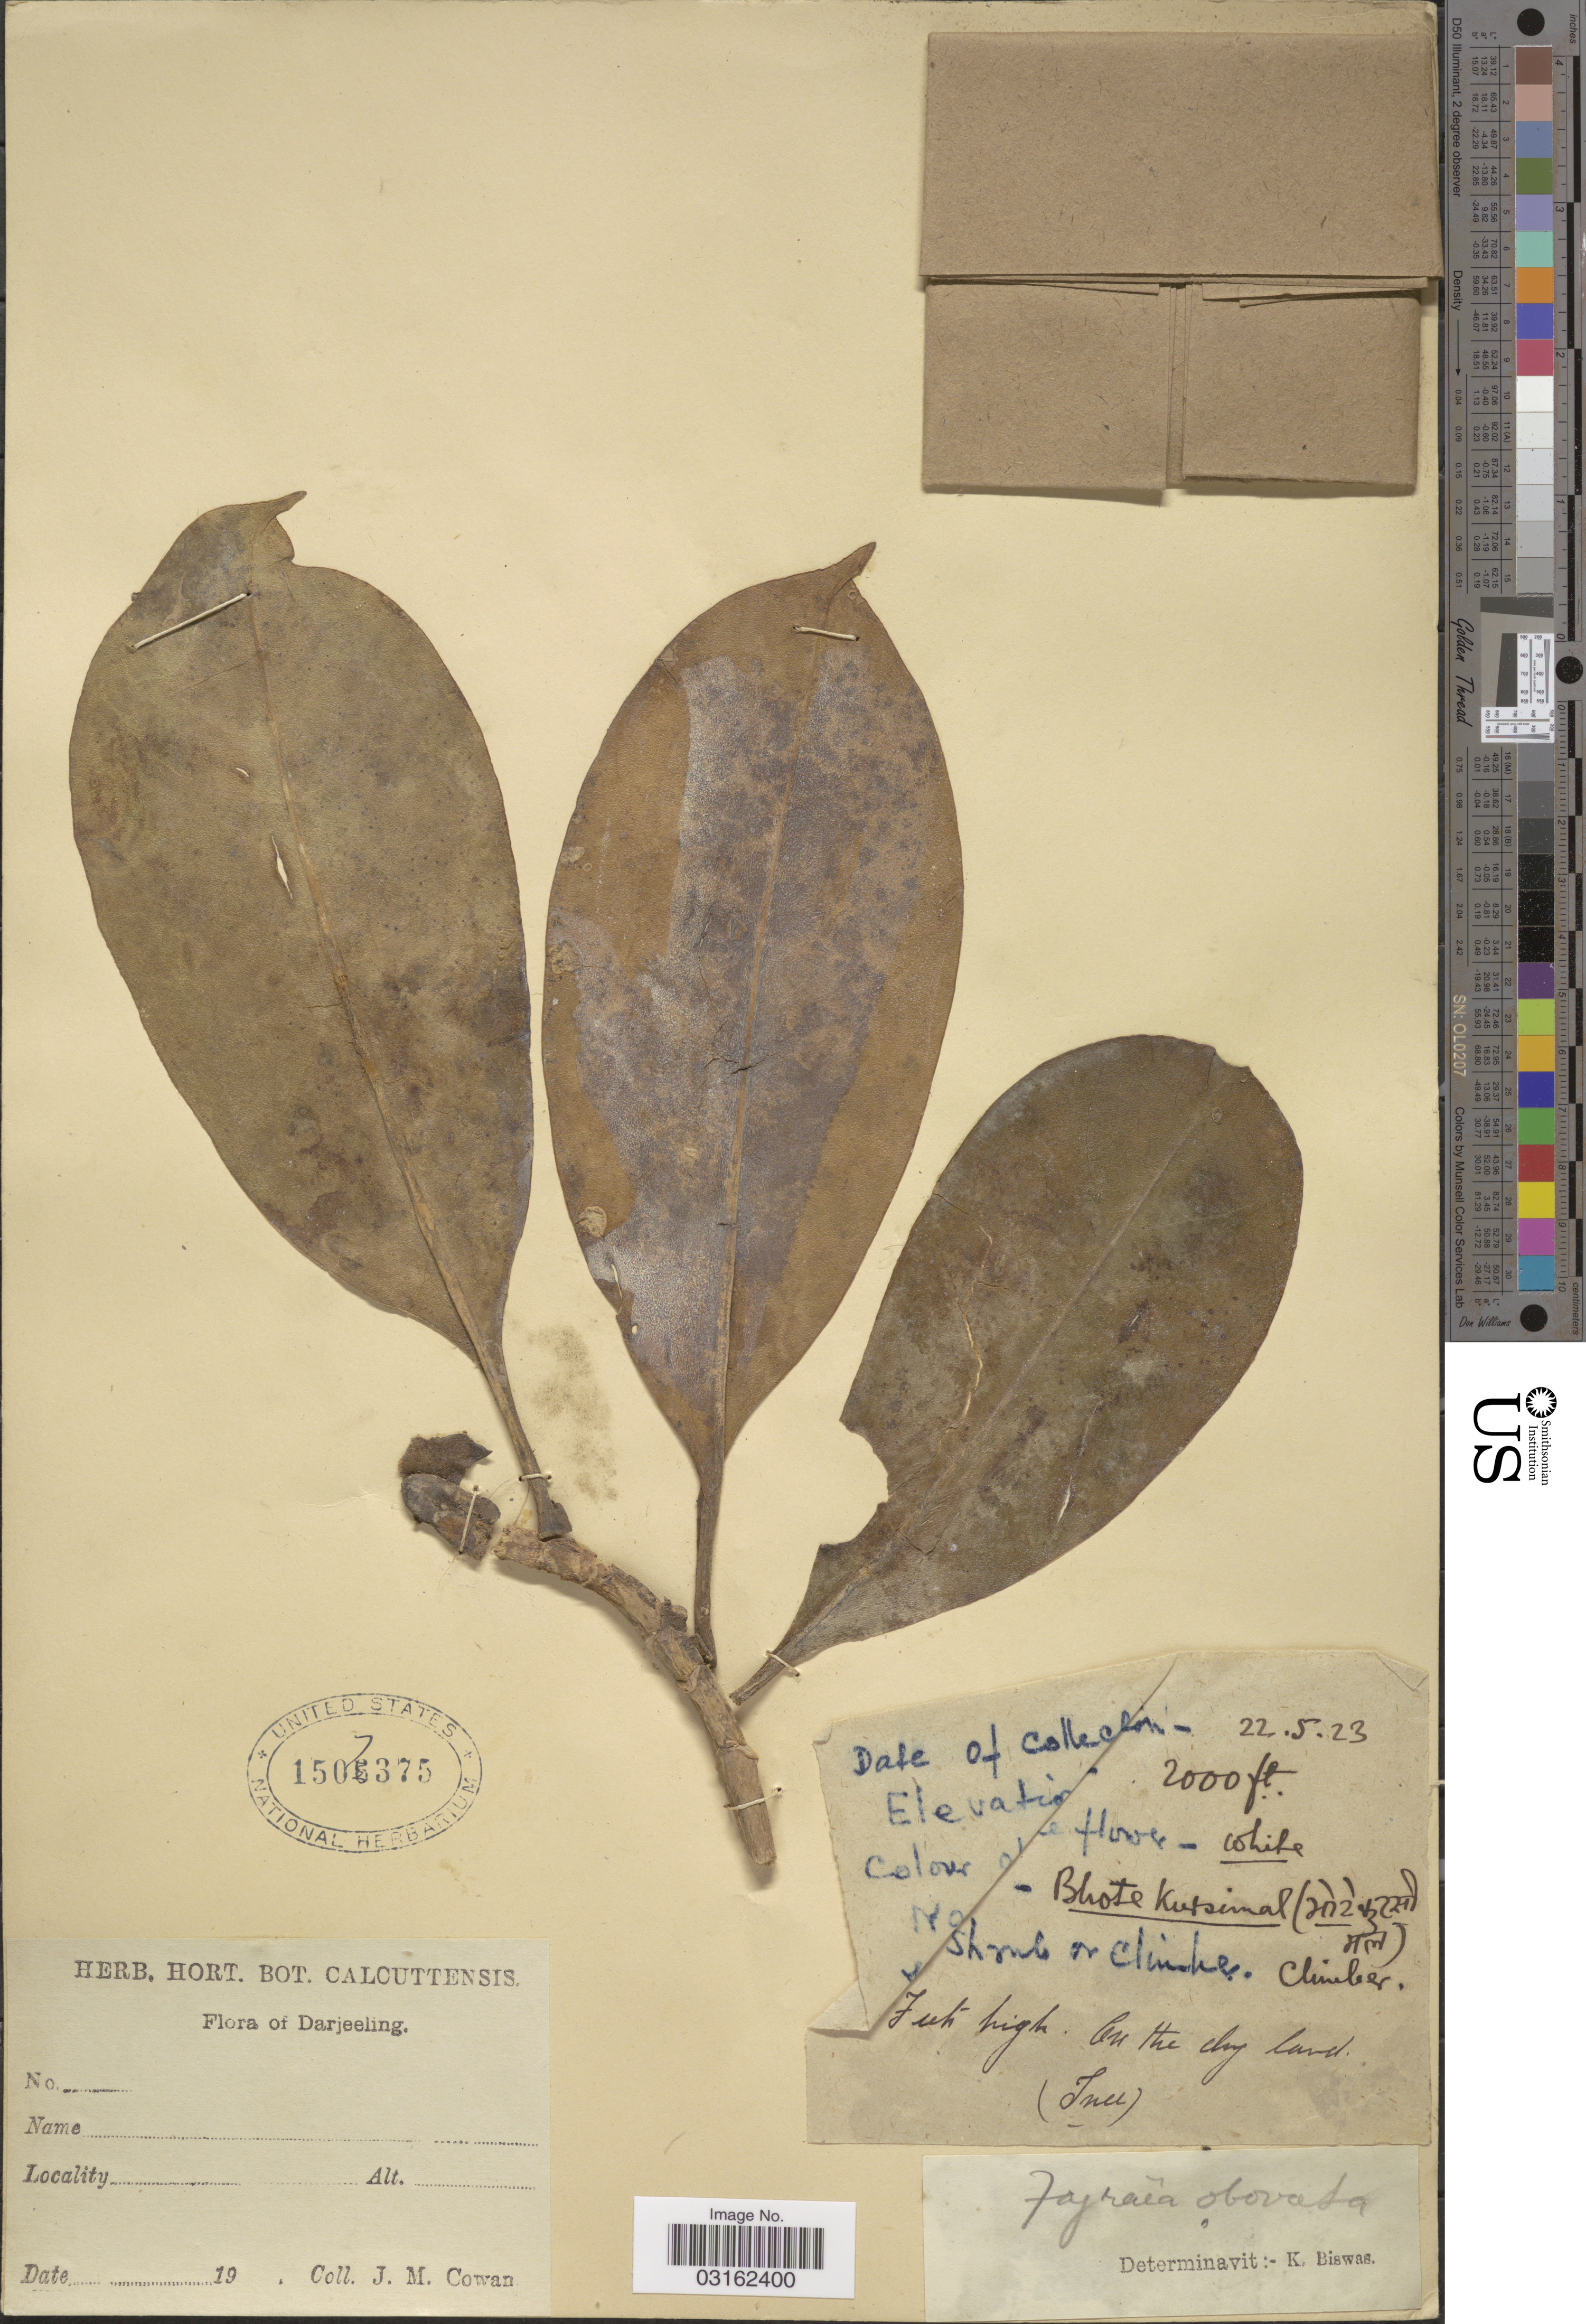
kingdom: Plantae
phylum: Tracheophyta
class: Magnoliopsida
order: Gentianales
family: Gentianaceae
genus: Fagraea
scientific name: Fagraea obovata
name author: Wall.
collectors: J. M. Cowan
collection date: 1923-05-22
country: India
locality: Darjeeling.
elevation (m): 610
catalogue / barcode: US 1507375